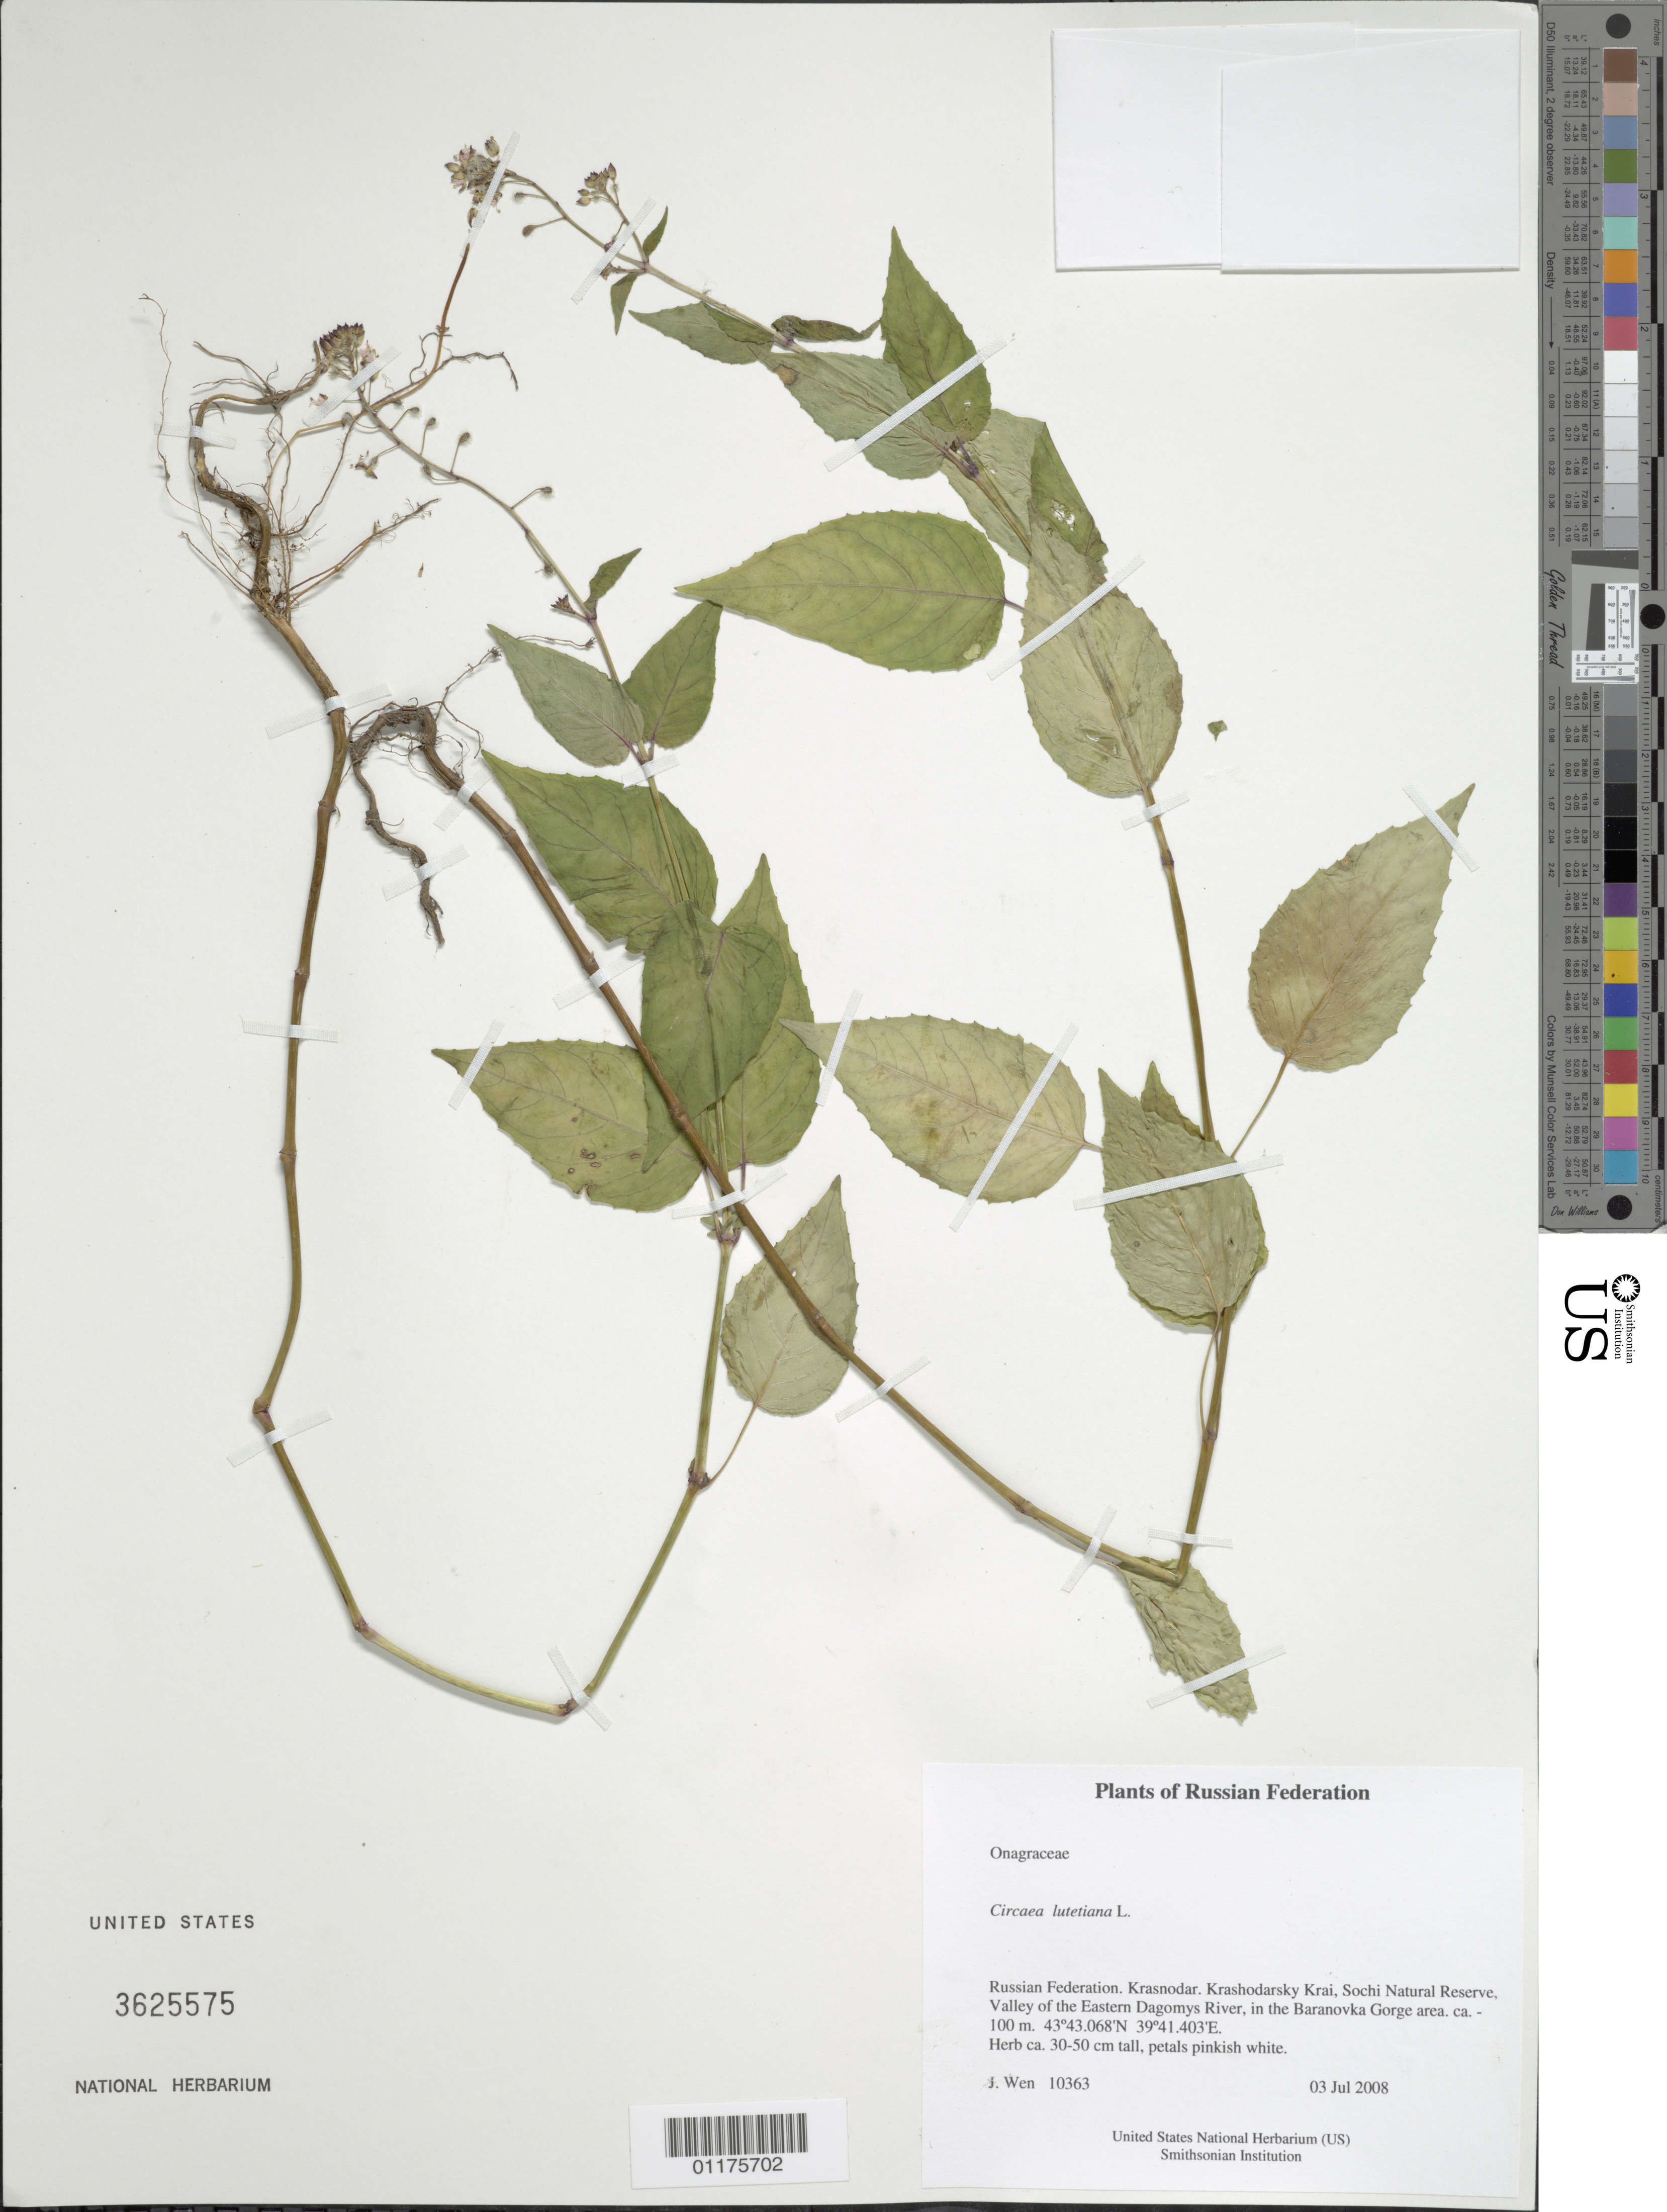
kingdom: Plantae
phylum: Tracheophyta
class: Magnoliopsida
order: Myrtales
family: Onagraceae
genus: Circaea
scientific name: Circaea lutetiana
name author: L.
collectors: J. Wen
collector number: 10363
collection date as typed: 03 Jul 2008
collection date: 2008-07-03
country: Russian Federation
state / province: Krasnodar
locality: Krashodarsky Krai, Sochi, near the shore of Black Sea adjacent to Subtropical Botanical Garden of Kuban.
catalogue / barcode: US 3625575